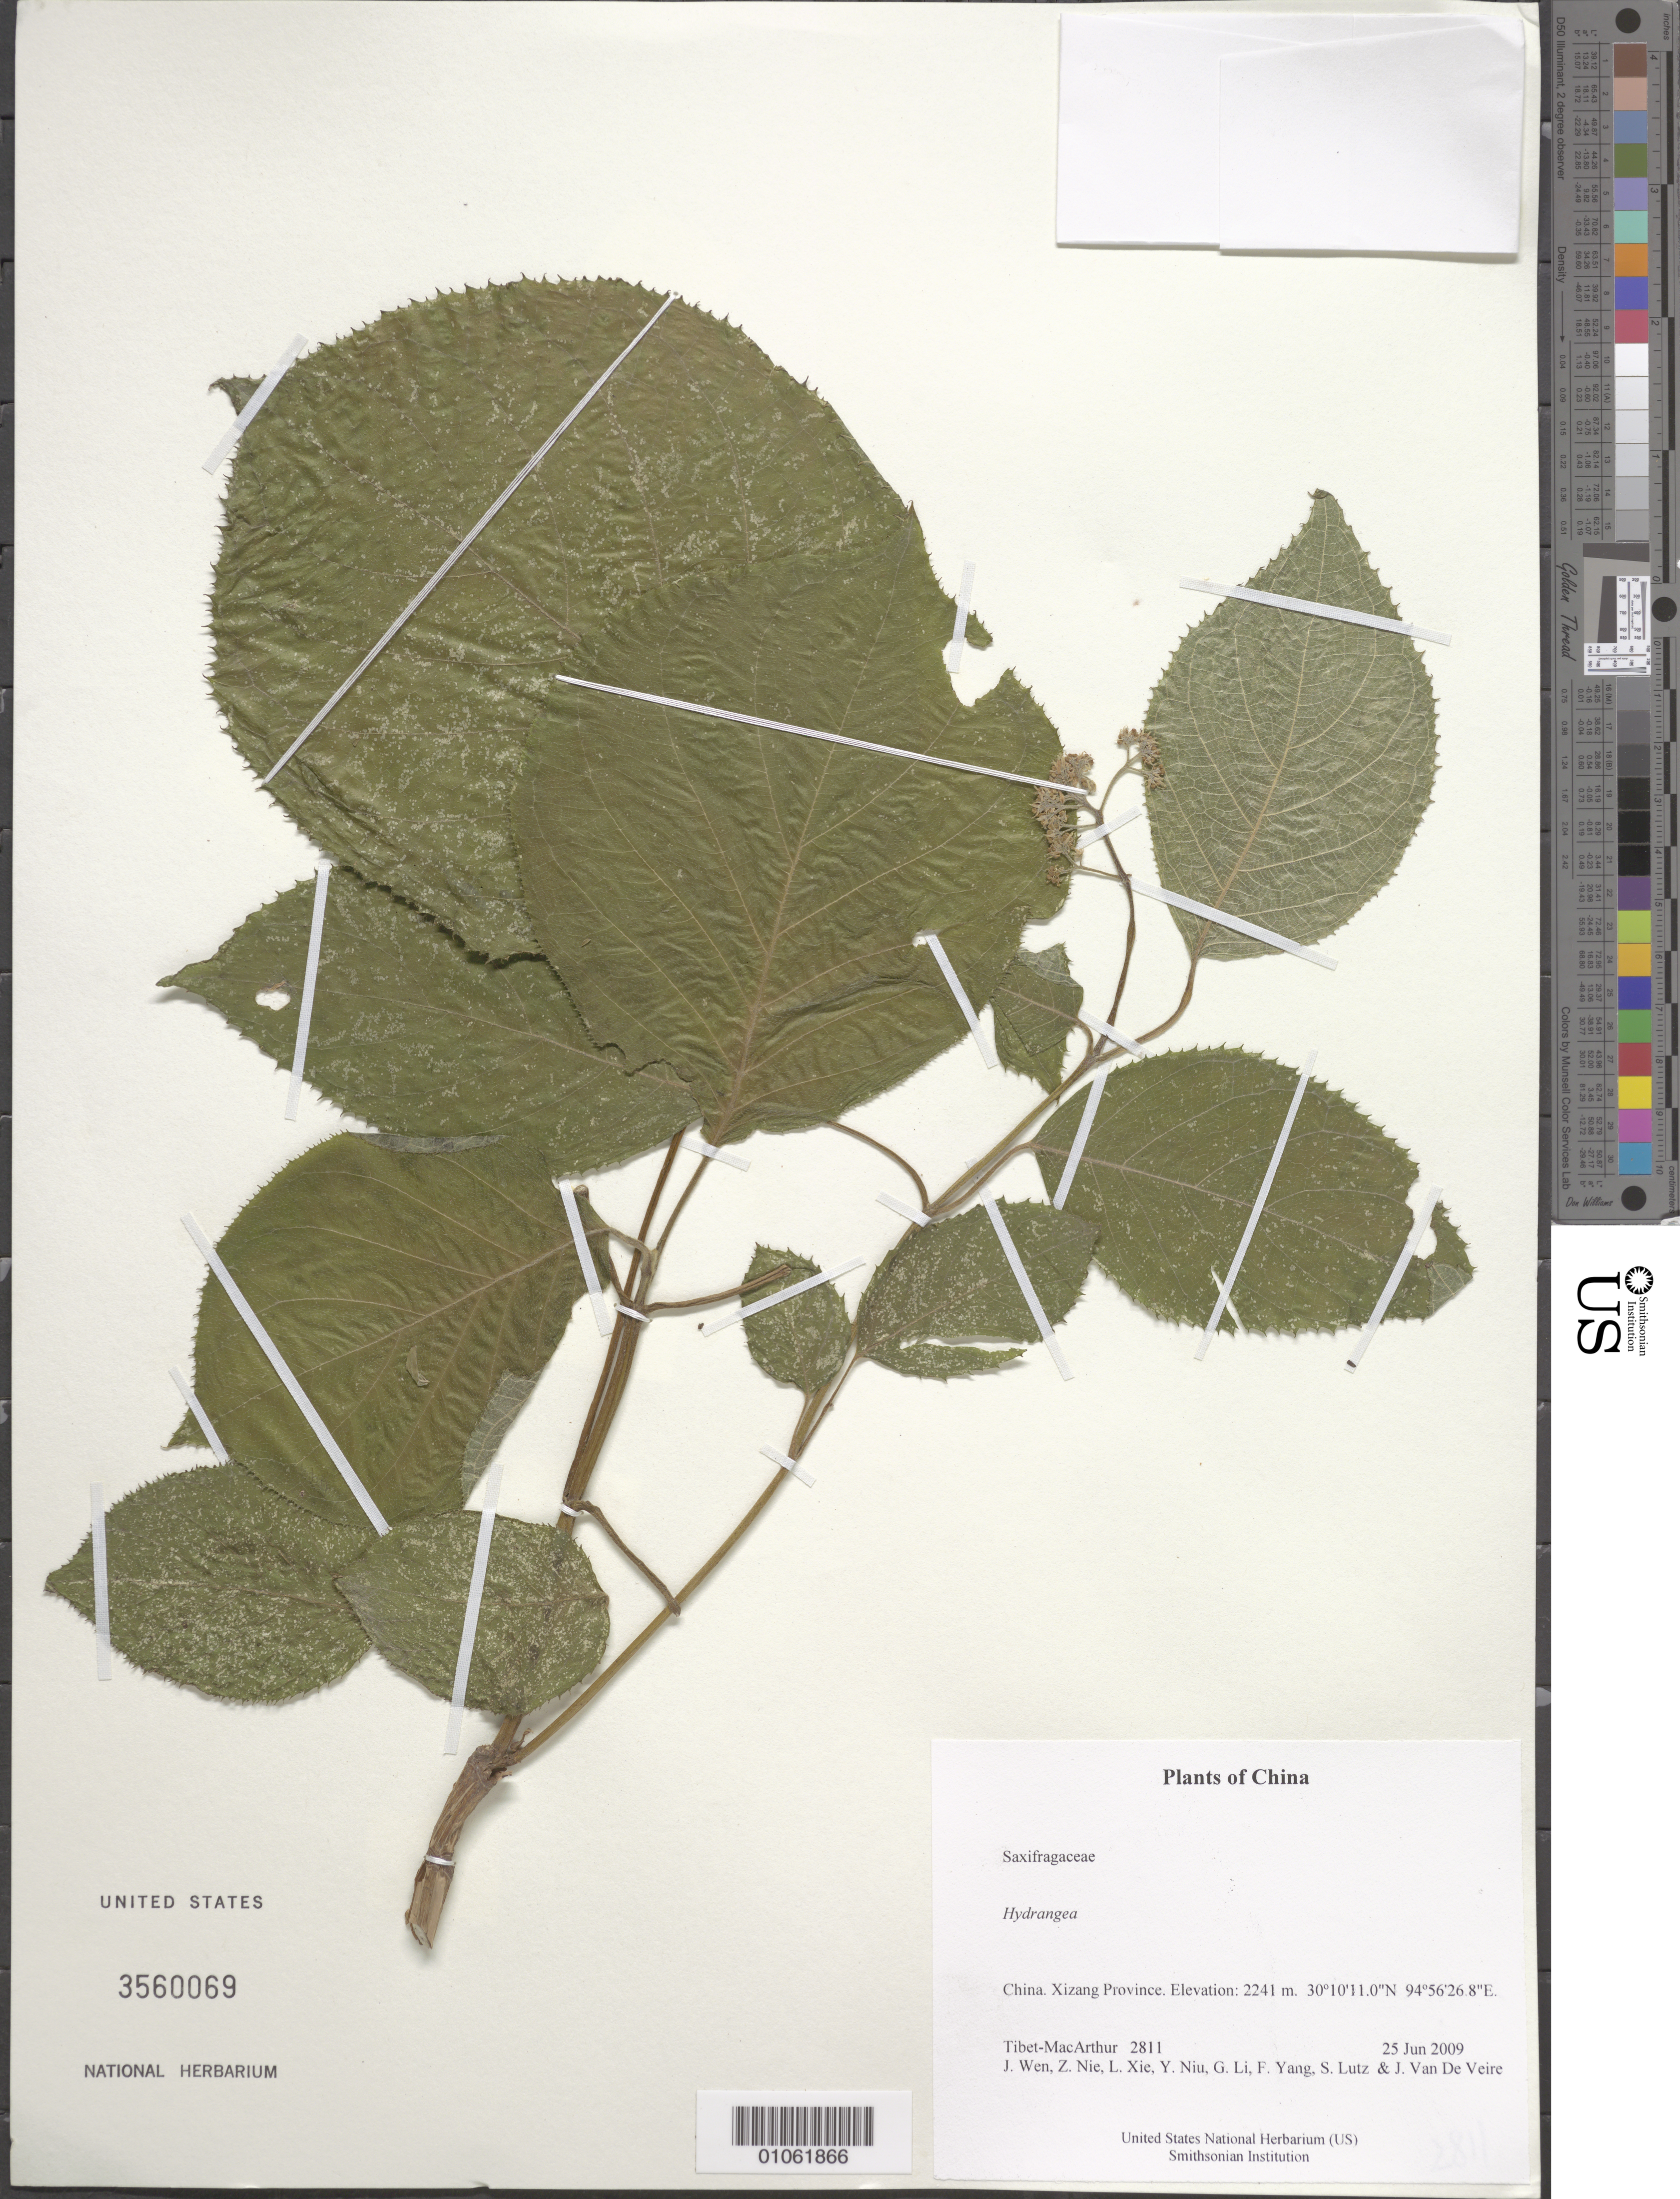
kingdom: Plantae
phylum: Tracheophyta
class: Magnoliopsida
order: Cornales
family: Hydrangeaceae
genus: Hydrangea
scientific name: Hydrangea sp.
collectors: Tibet-MacArthur, J. Wen, Z. Nie, L. Xie, Y. Niu, G. Li, F. Yang, S. Lutz & J. Van De Veire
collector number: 2811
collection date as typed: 25 Jun 2009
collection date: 2009-06-25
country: China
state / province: Xizang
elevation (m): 2241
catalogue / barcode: US 3560069